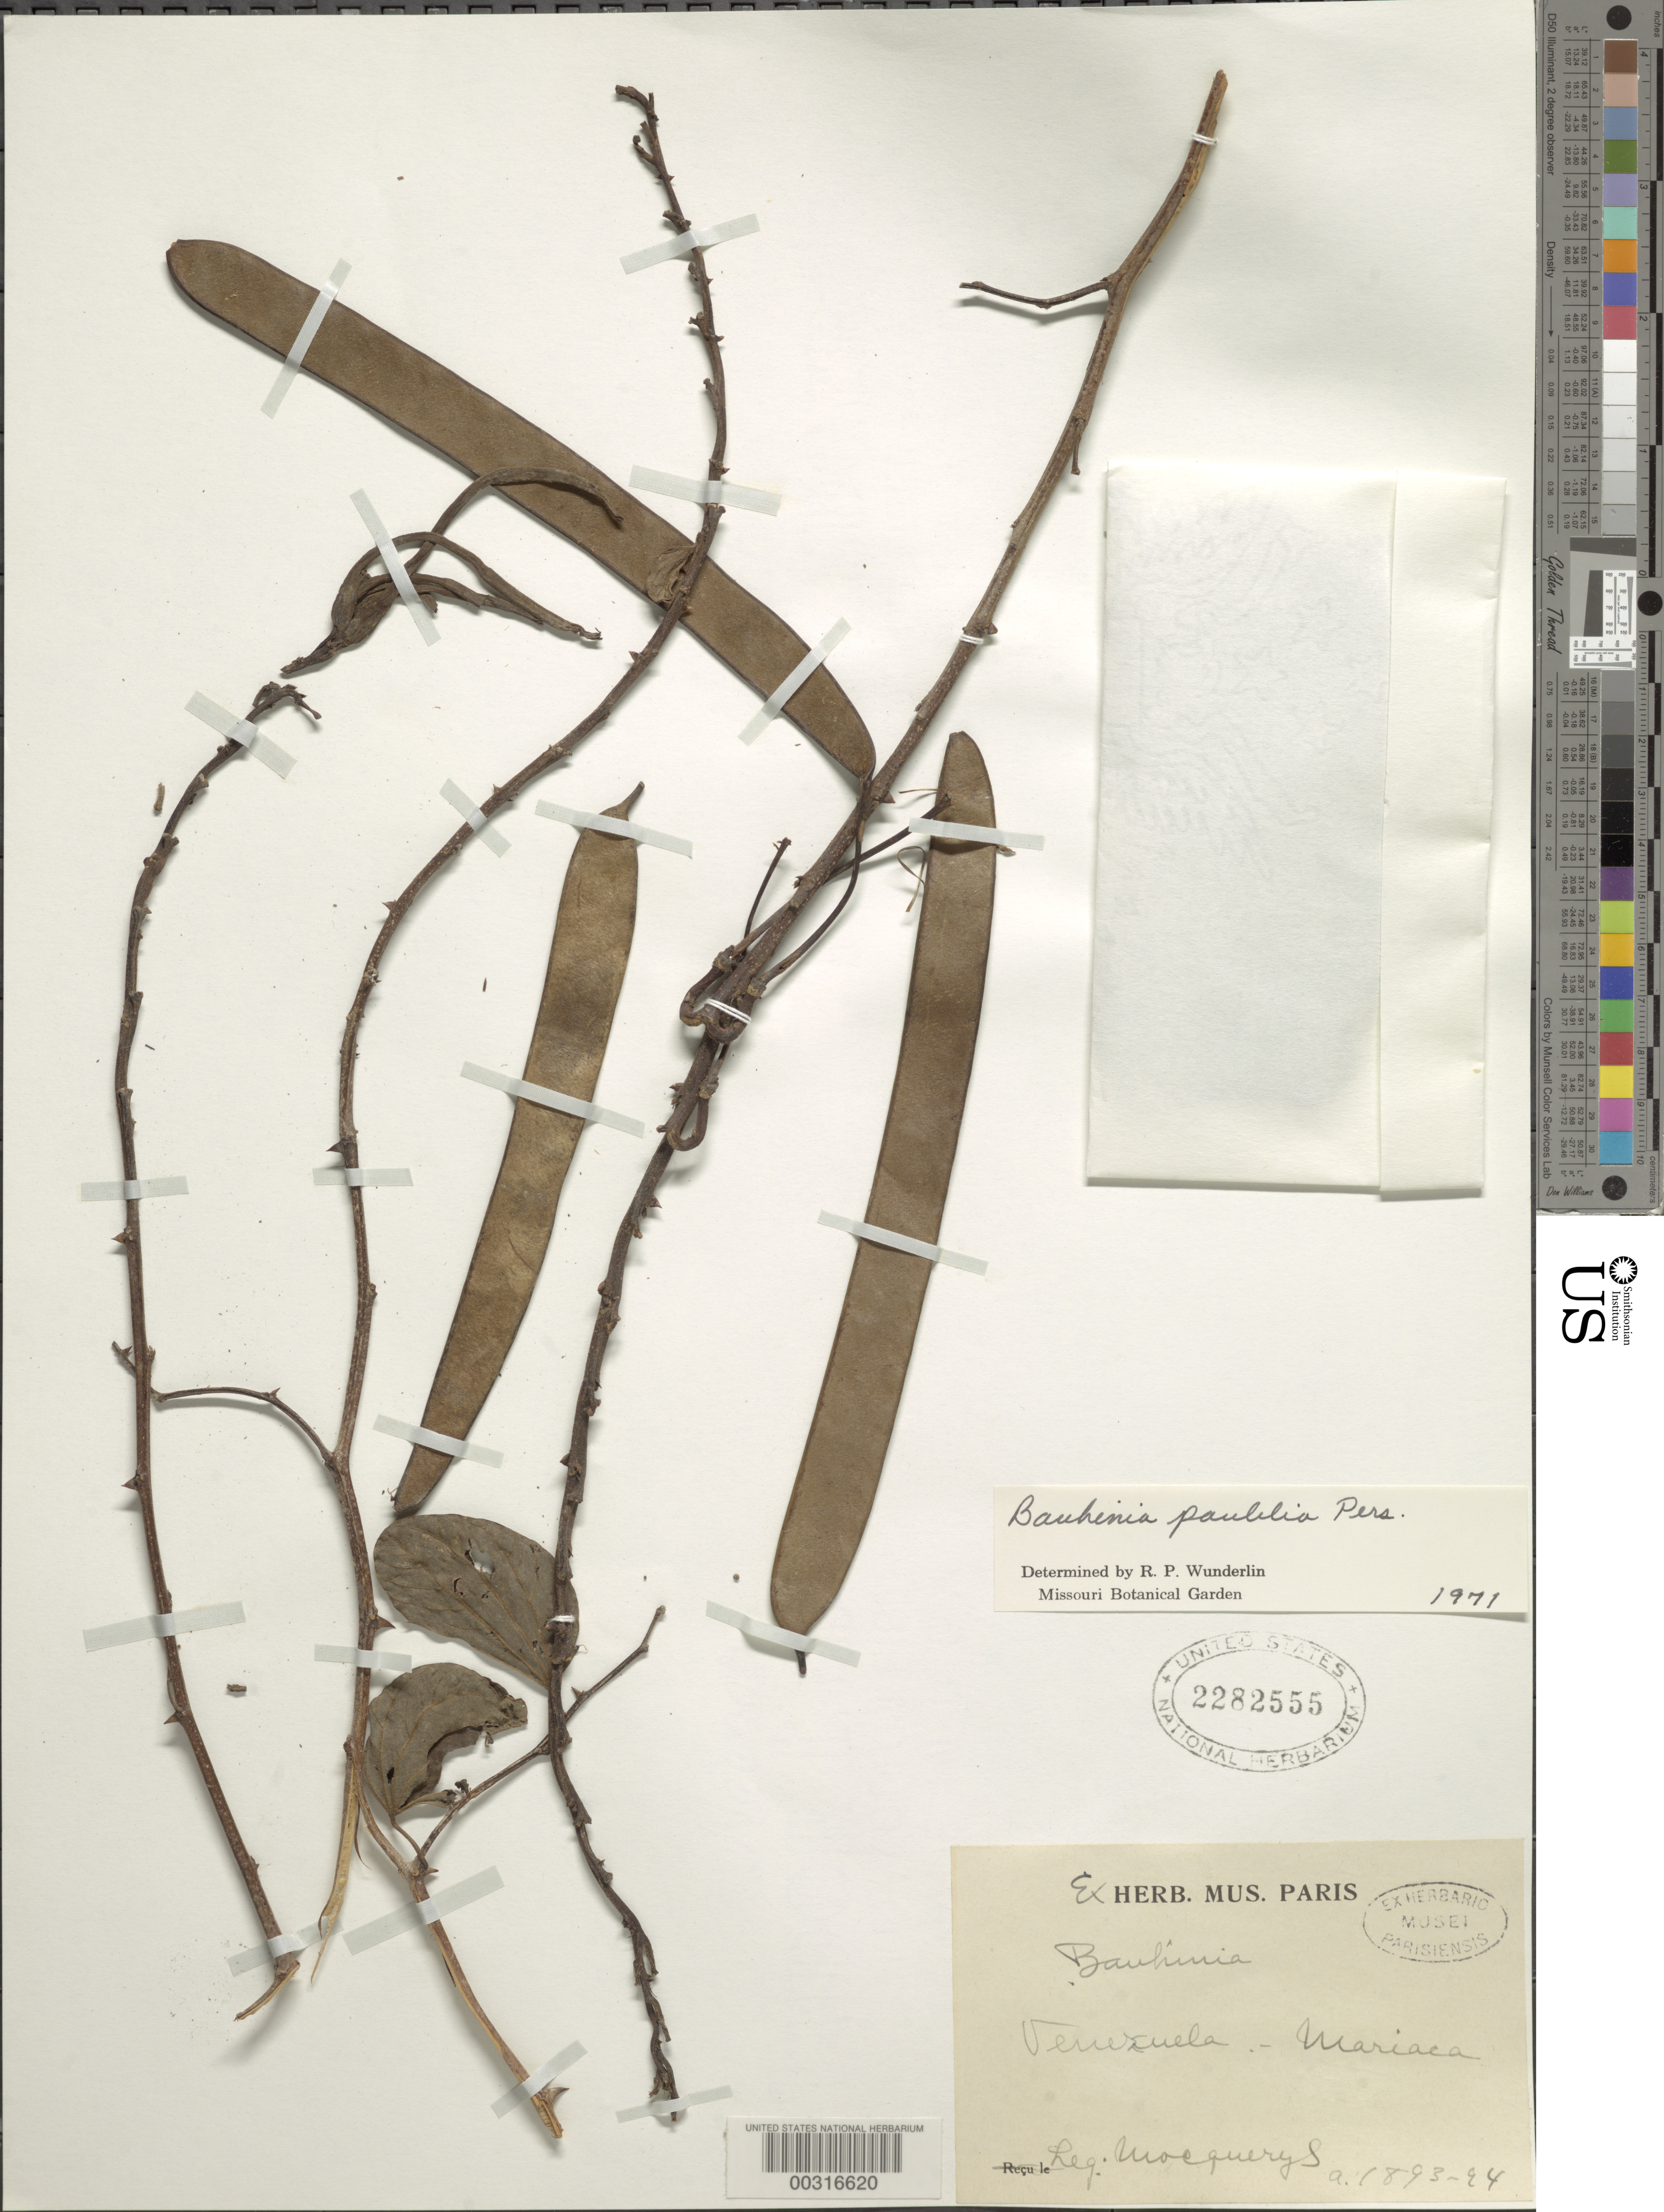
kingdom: Plantae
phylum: Tracheophyta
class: Magnoliopsida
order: Fabales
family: Fabaceae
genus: Bauhinia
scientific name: Bauhinia pauletia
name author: Pers.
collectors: A. Mocquerys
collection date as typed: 1893 to -- -- 1894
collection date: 1893/1894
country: Venezuela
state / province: Carabobo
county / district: Diego Ibarra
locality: Mariara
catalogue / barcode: US 2282555